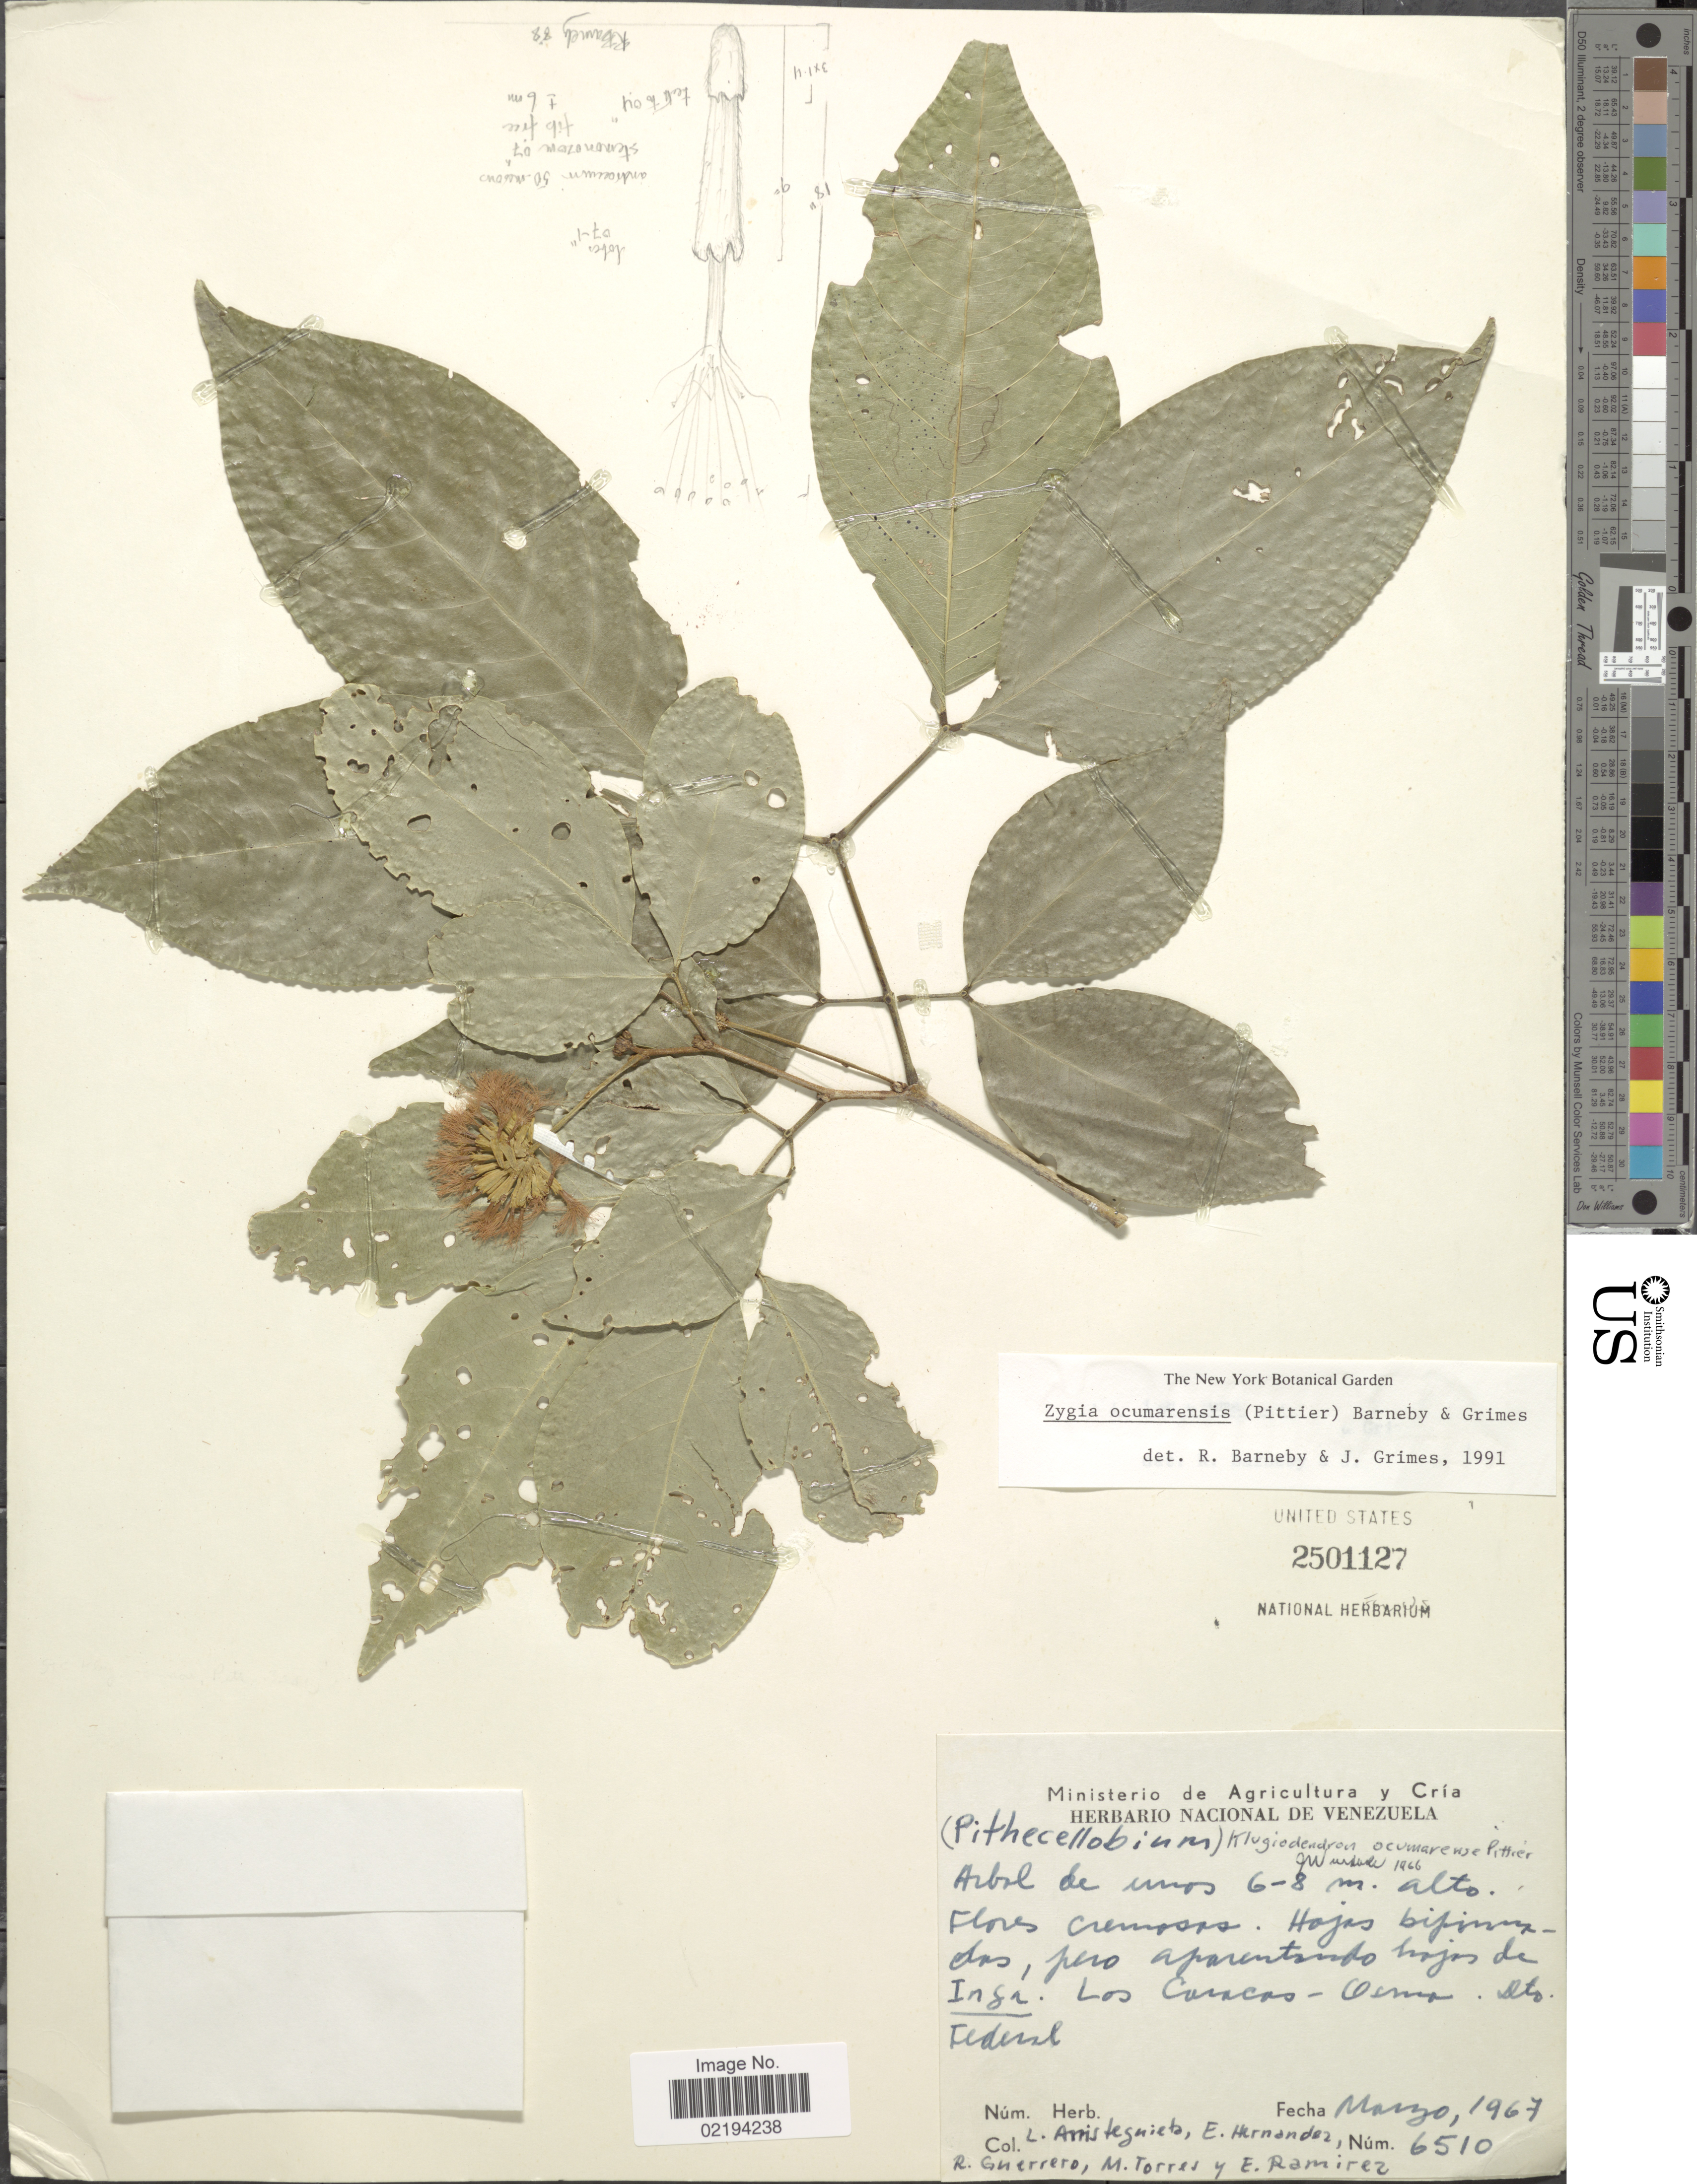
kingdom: Plantae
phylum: Tracheophyta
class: Magnoliopsida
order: Fabales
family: Fabaceae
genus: Zygia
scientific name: Zygia ocumarensis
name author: (Pittier) Barneby & J.W. Grimes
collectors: L. Aristeguieta, E. Hernandez, R. Guerrero, M. Torres & E. Ramírez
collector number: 6510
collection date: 1967-03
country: Venezuela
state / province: Distrito Federal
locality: Los Caracas-Oema [interpreted].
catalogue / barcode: US 2501127